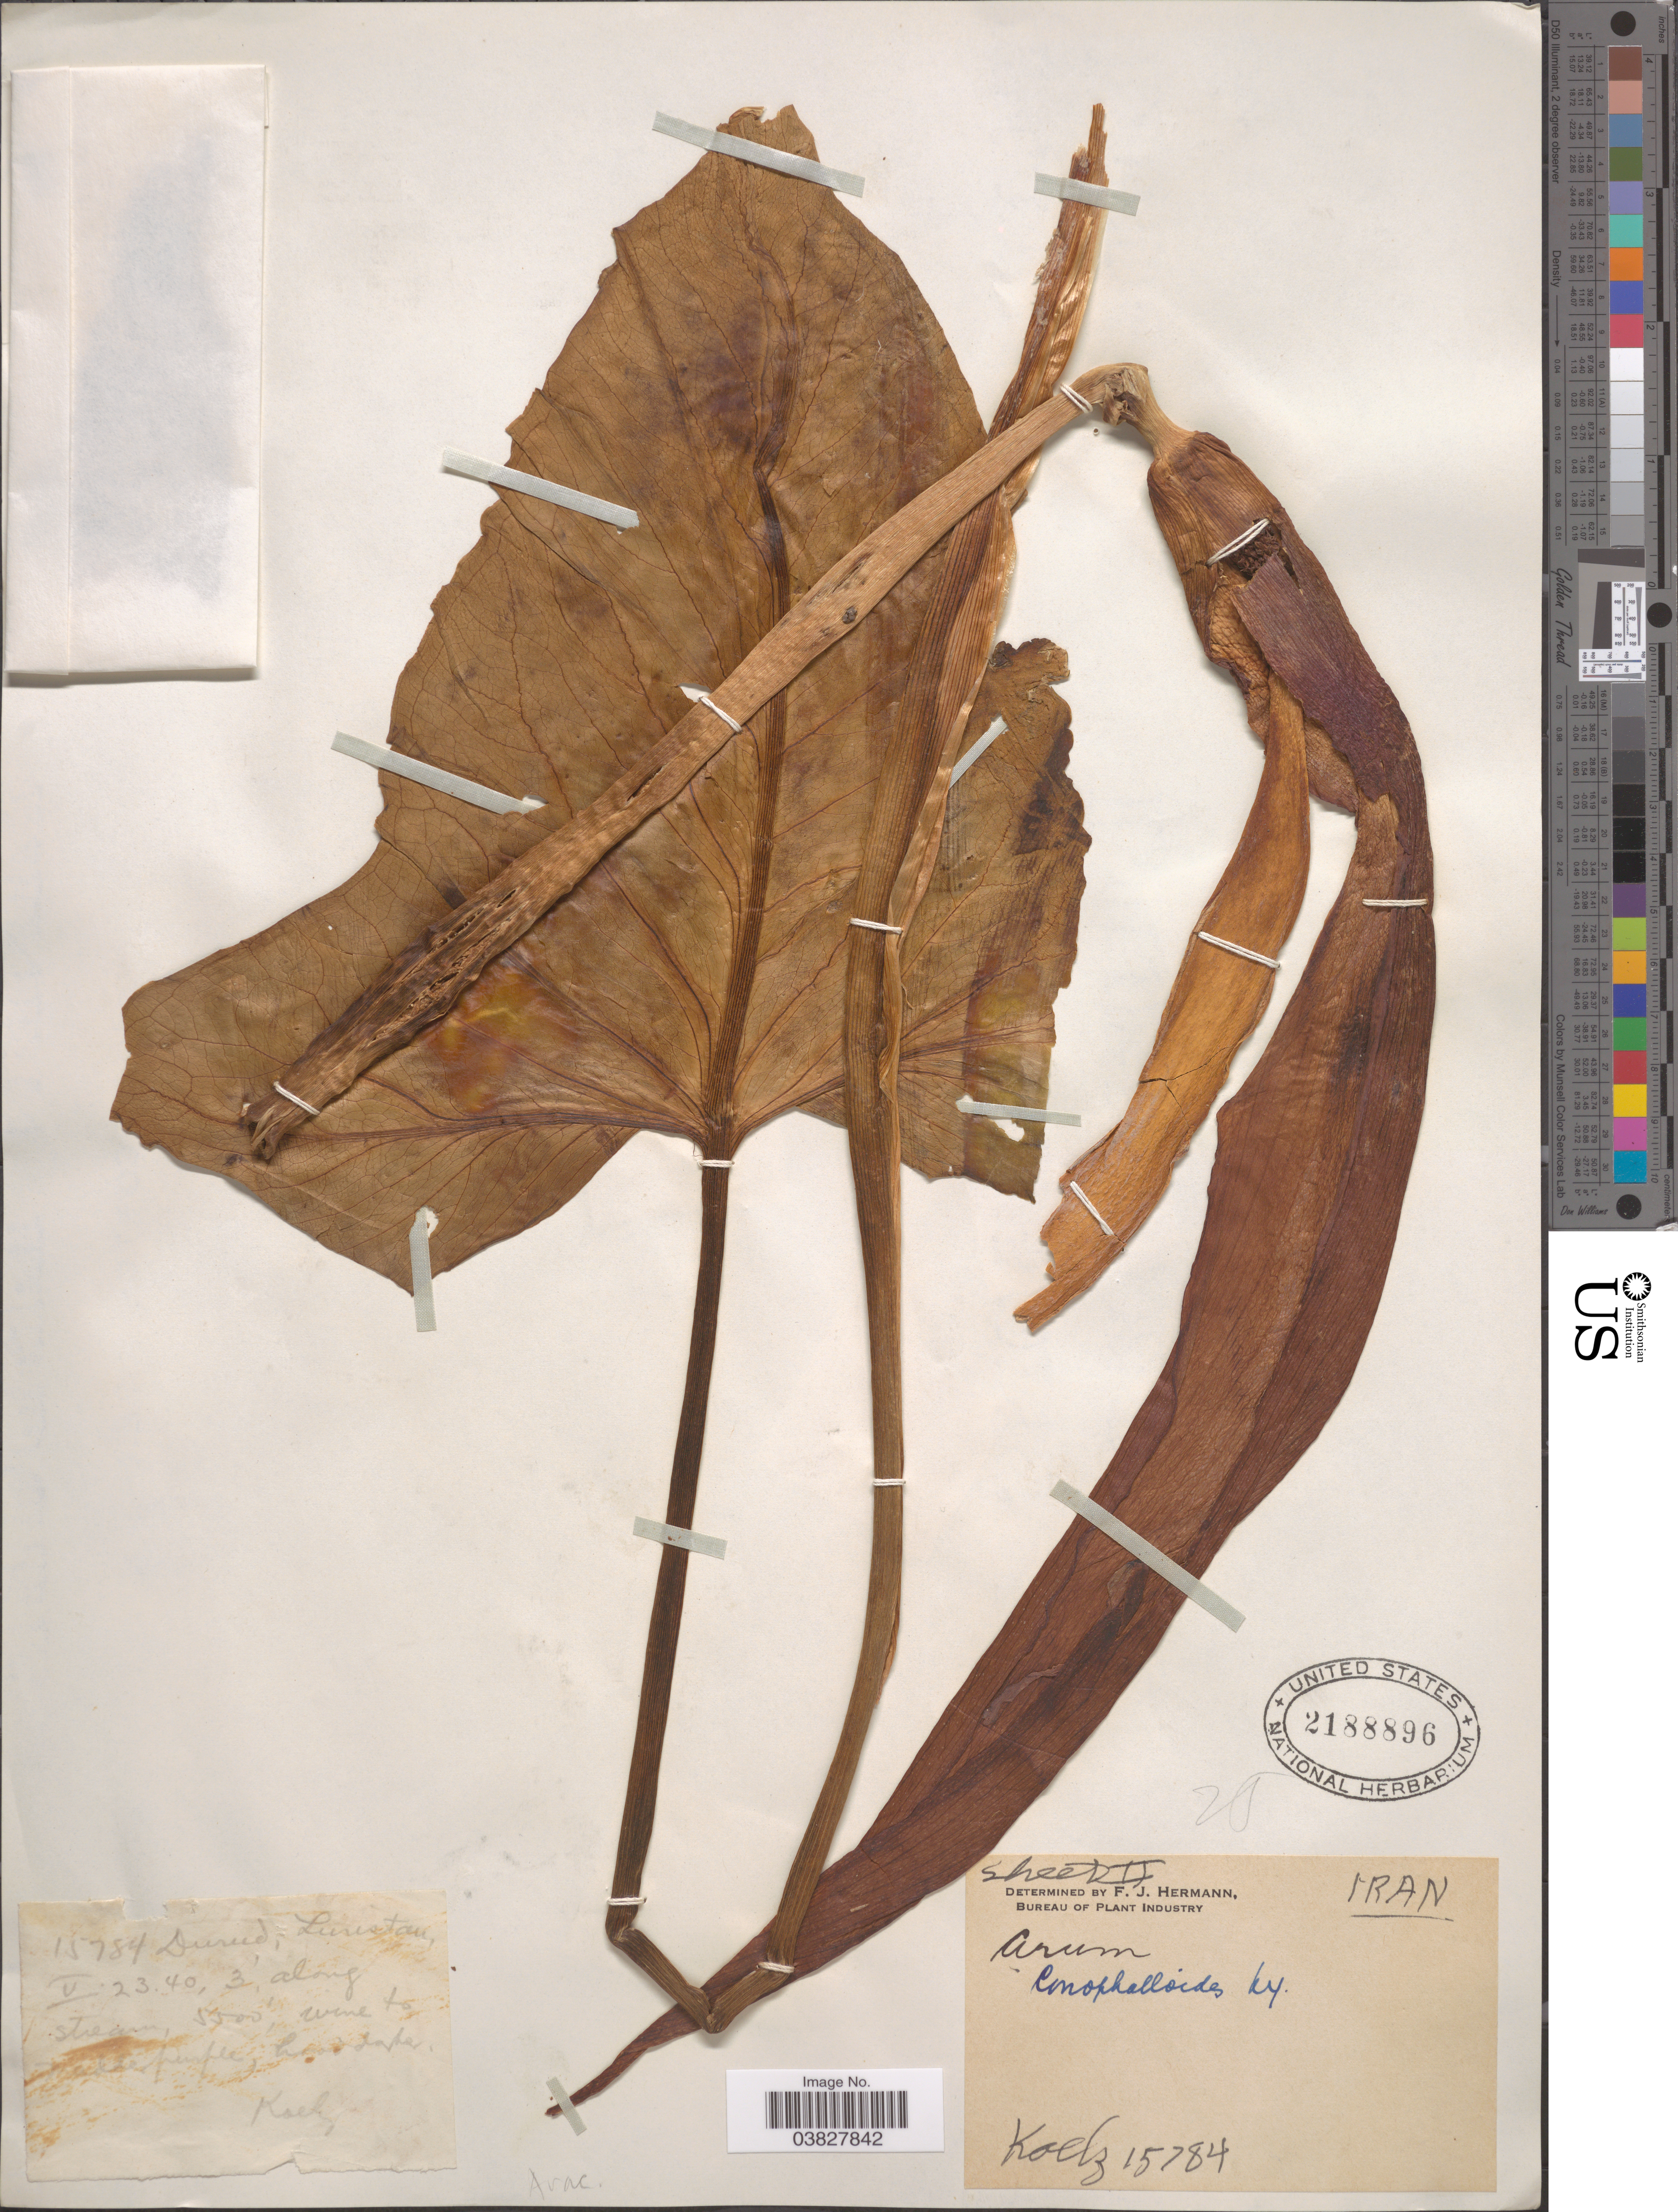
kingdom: Plantae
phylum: Tracheophyta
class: Liliopsida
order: Alismatales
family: Araceae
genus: Arum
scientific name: Arum conophalloides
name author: Kotschy & Schott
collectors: Koelz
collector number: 15784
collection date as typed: Transcribed d/m/y: 23/5/40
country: Iran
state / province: Lorestan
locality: Durud, Luristan.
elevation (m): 1676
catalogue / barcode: US 2188896